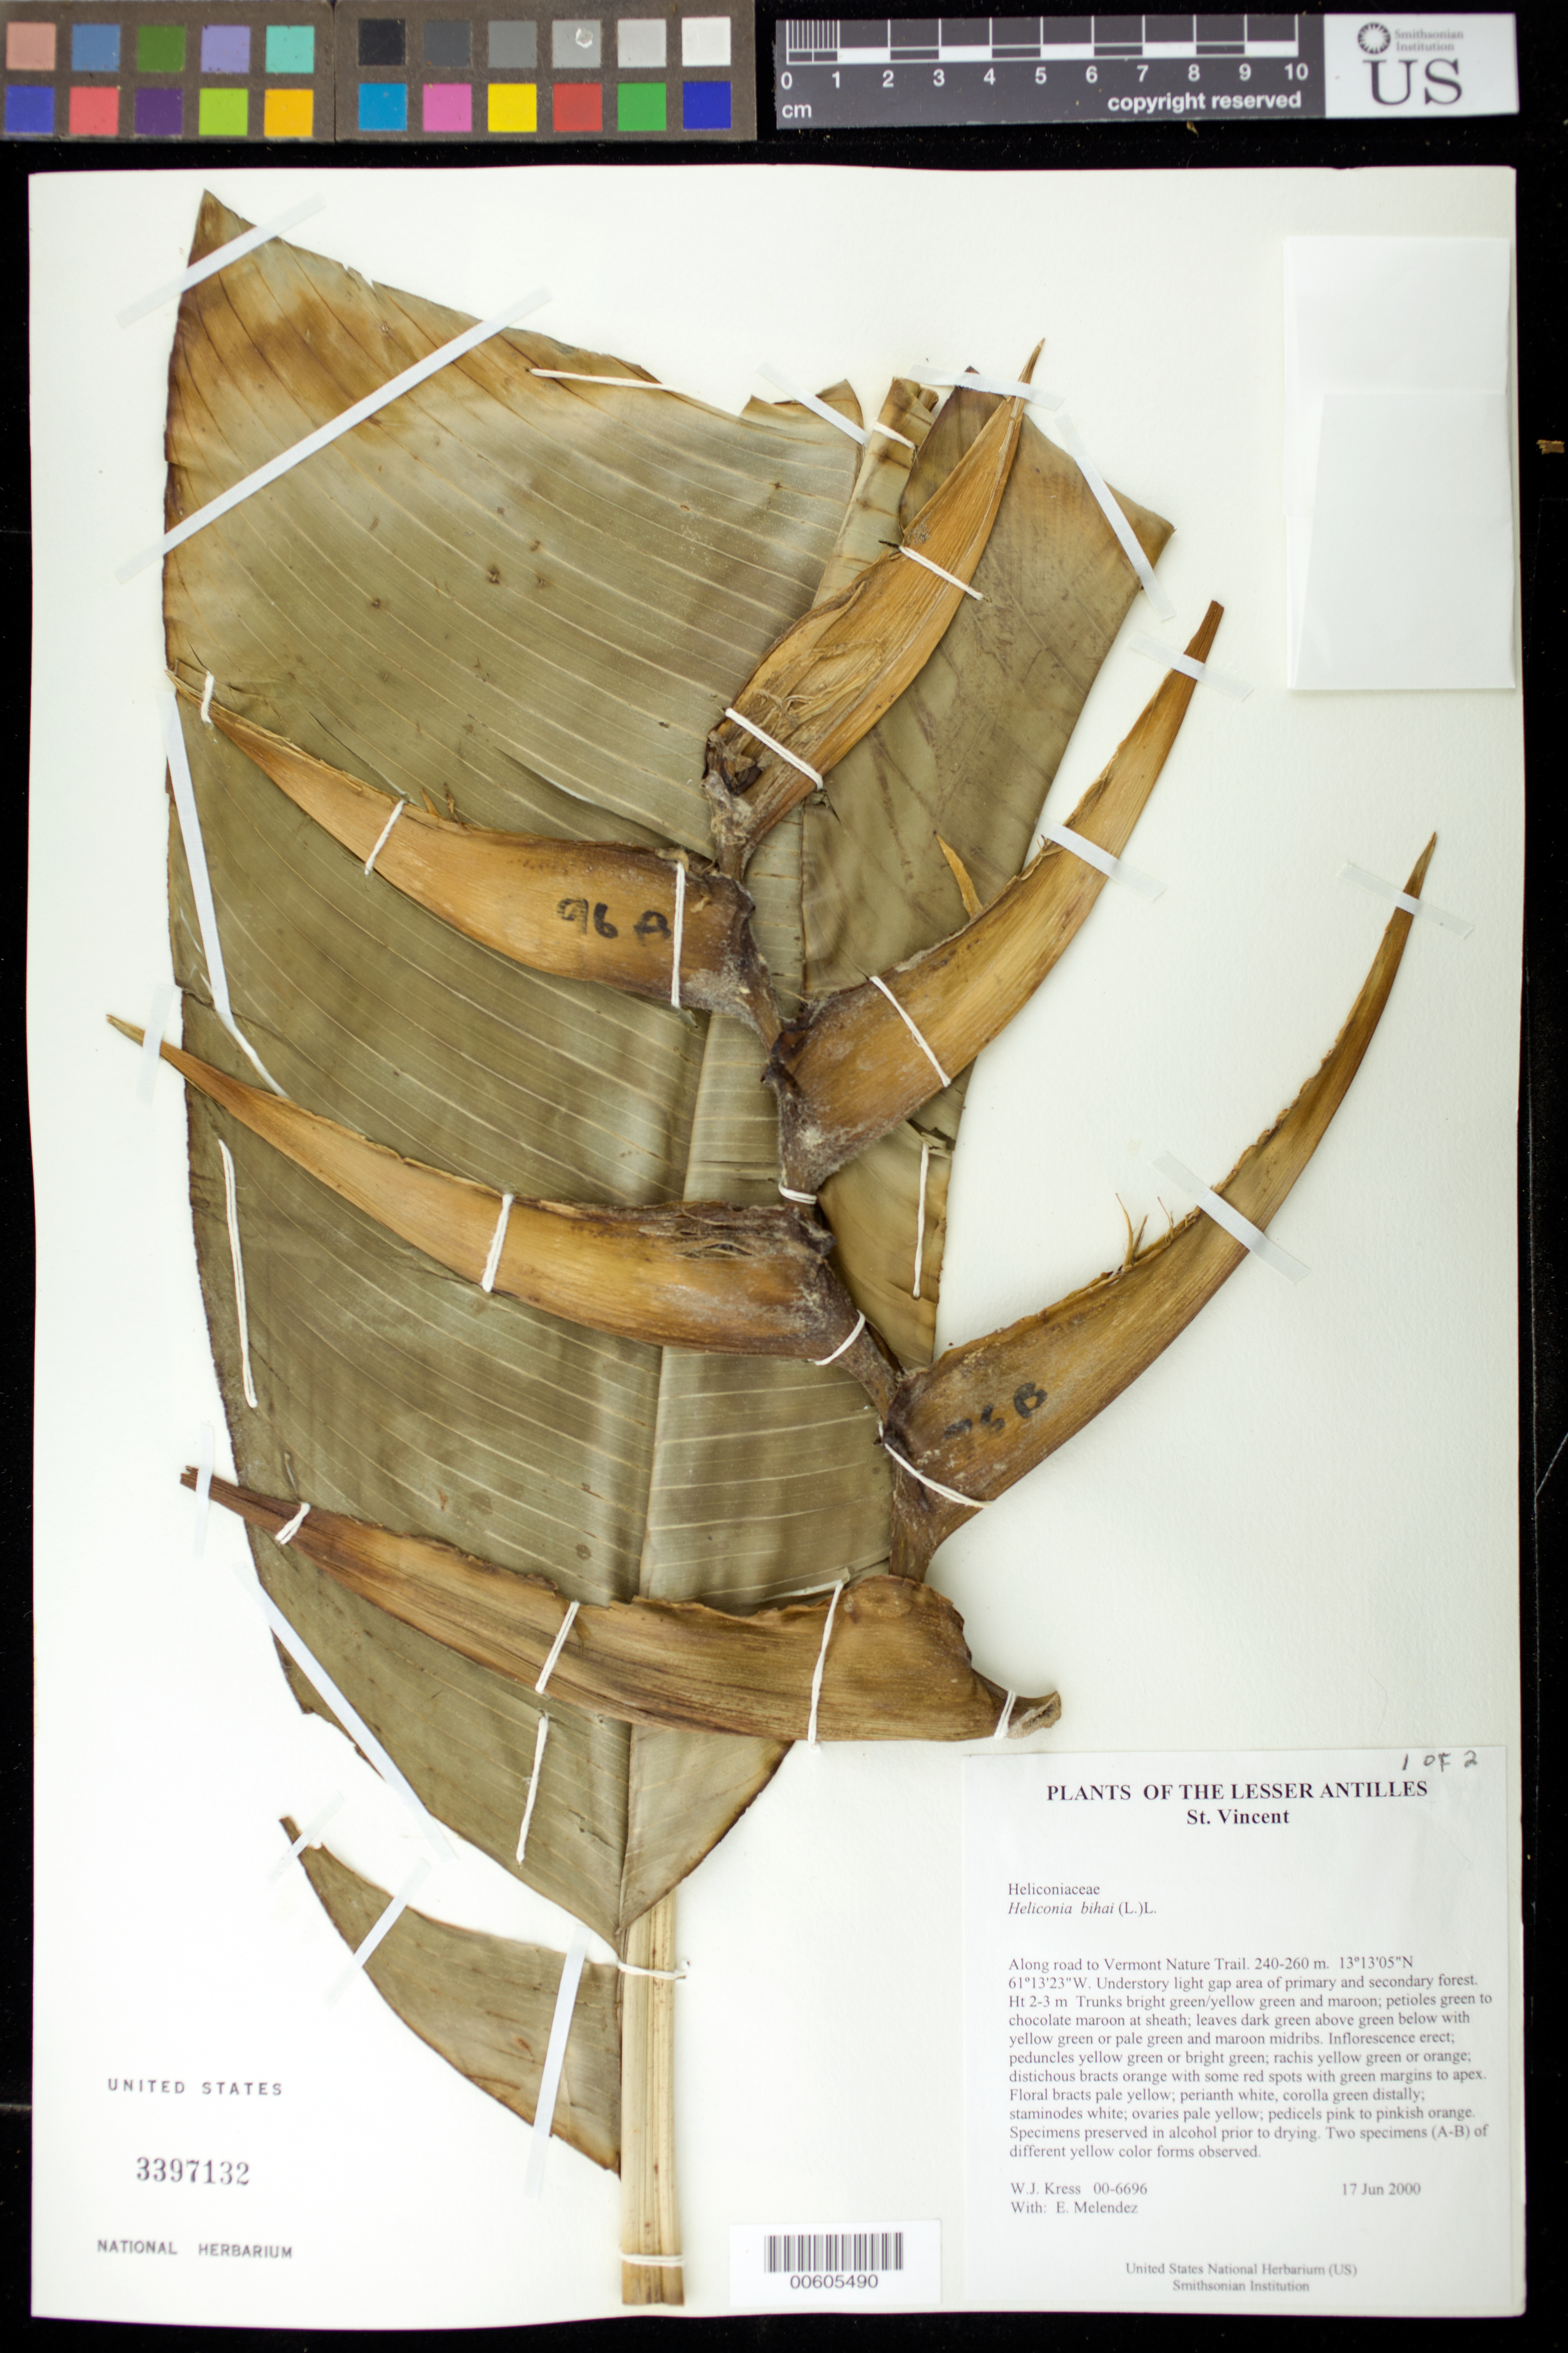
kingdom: Plantae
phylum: Tracheophyta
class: Liliopsida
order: Zingiberales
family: Heliconiaceae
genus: Heliconia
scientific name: Heliconia bihai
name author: (L.) L.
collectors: W. J. Kress & E. Meléndez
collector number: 00-6696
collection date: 2000-06-17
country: St. Vincent - Grenadines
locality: Along road to Vermont Nature Trail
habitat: Understory light gap area of primary and secondary forest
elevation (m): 240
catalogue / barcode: US 3397132